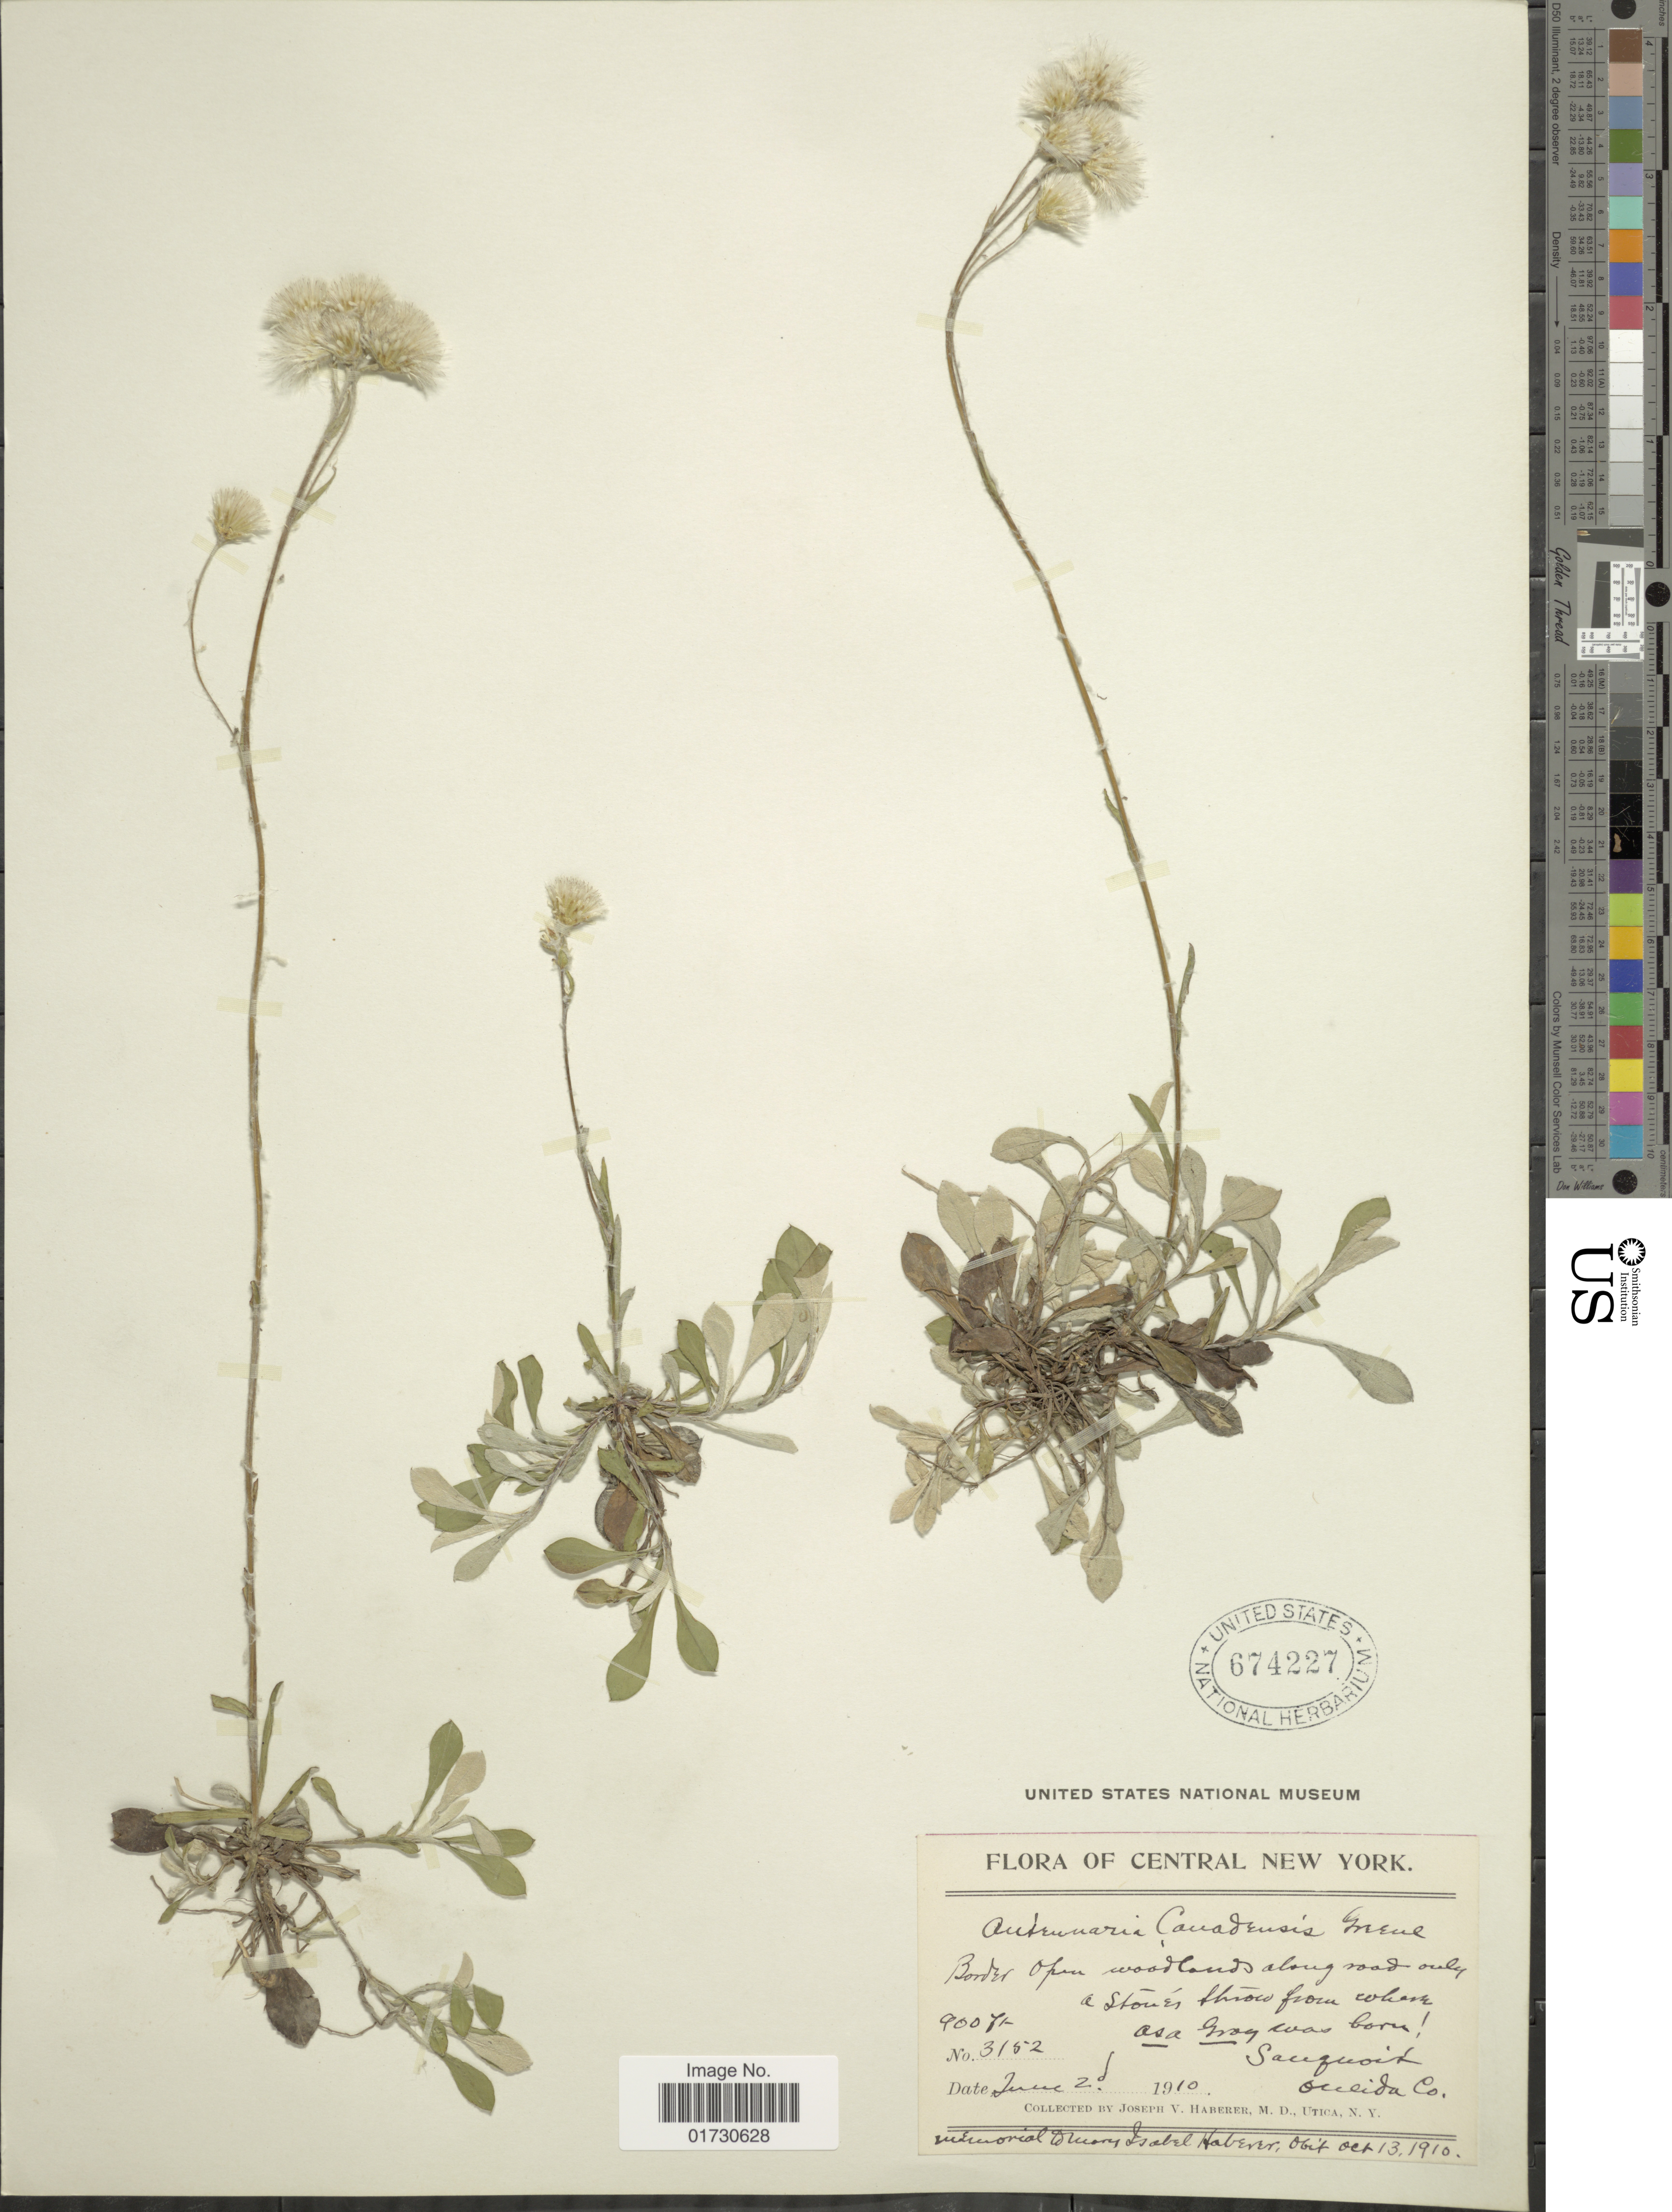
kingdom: Plantae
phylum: Tracheophyta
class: Magnoliopsida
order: Asterales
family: Asteraceae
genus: Antennaria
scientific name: Antennaria canadensis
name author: Greene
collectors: J. V. Haberer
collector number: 31582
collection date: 1910-06-02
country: United States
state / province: New York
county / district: Oneida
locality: Central New York, Border open woodlands; along road only a stones throw from where Asa Gray was Born, Sauquoit, Oneida Co.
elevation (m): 274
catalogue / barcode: US 674227